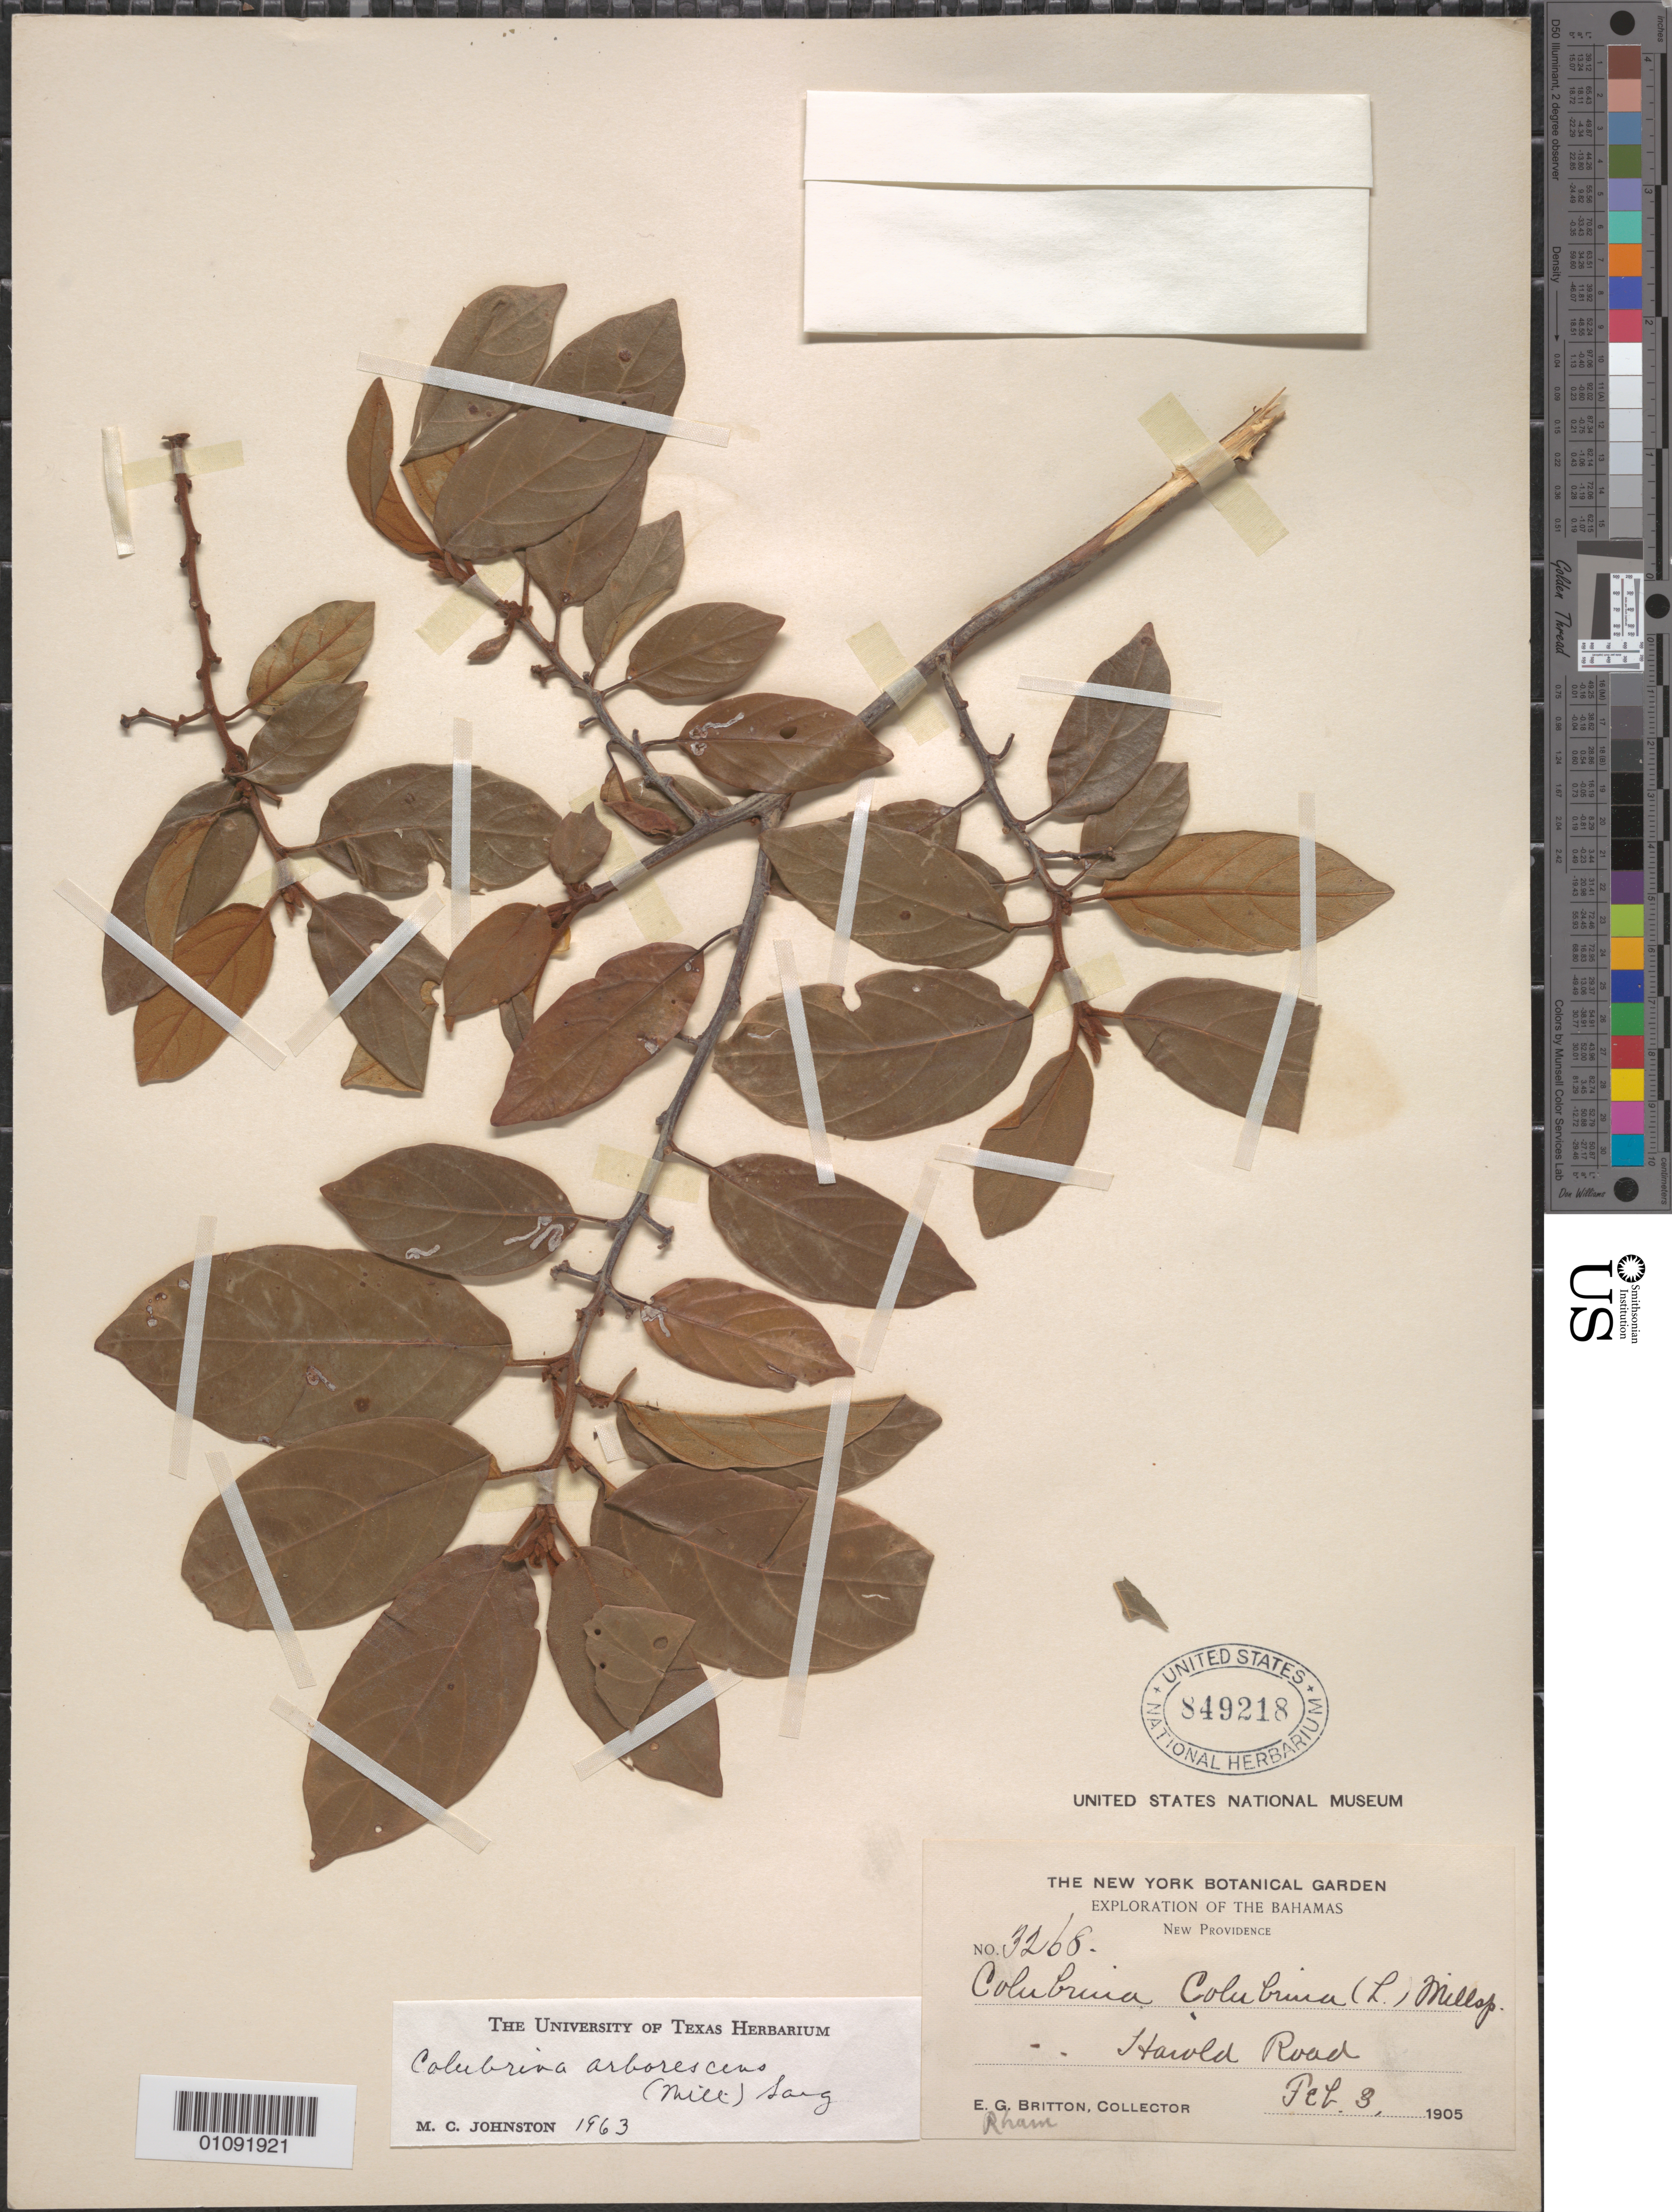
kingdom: Plantae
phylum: Tracheophyta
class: Magnoliopsida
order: Rosales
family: Rhamnaceae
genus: Colubrina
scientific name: Colubrina arborescens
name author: (Mill.) Sarg.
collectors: E. G. Britton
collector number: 3268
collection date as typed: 03 Feb 1905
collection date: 1905-02-03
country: Bahamas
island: New Providence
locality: Harrold Road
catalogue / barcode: US 849218